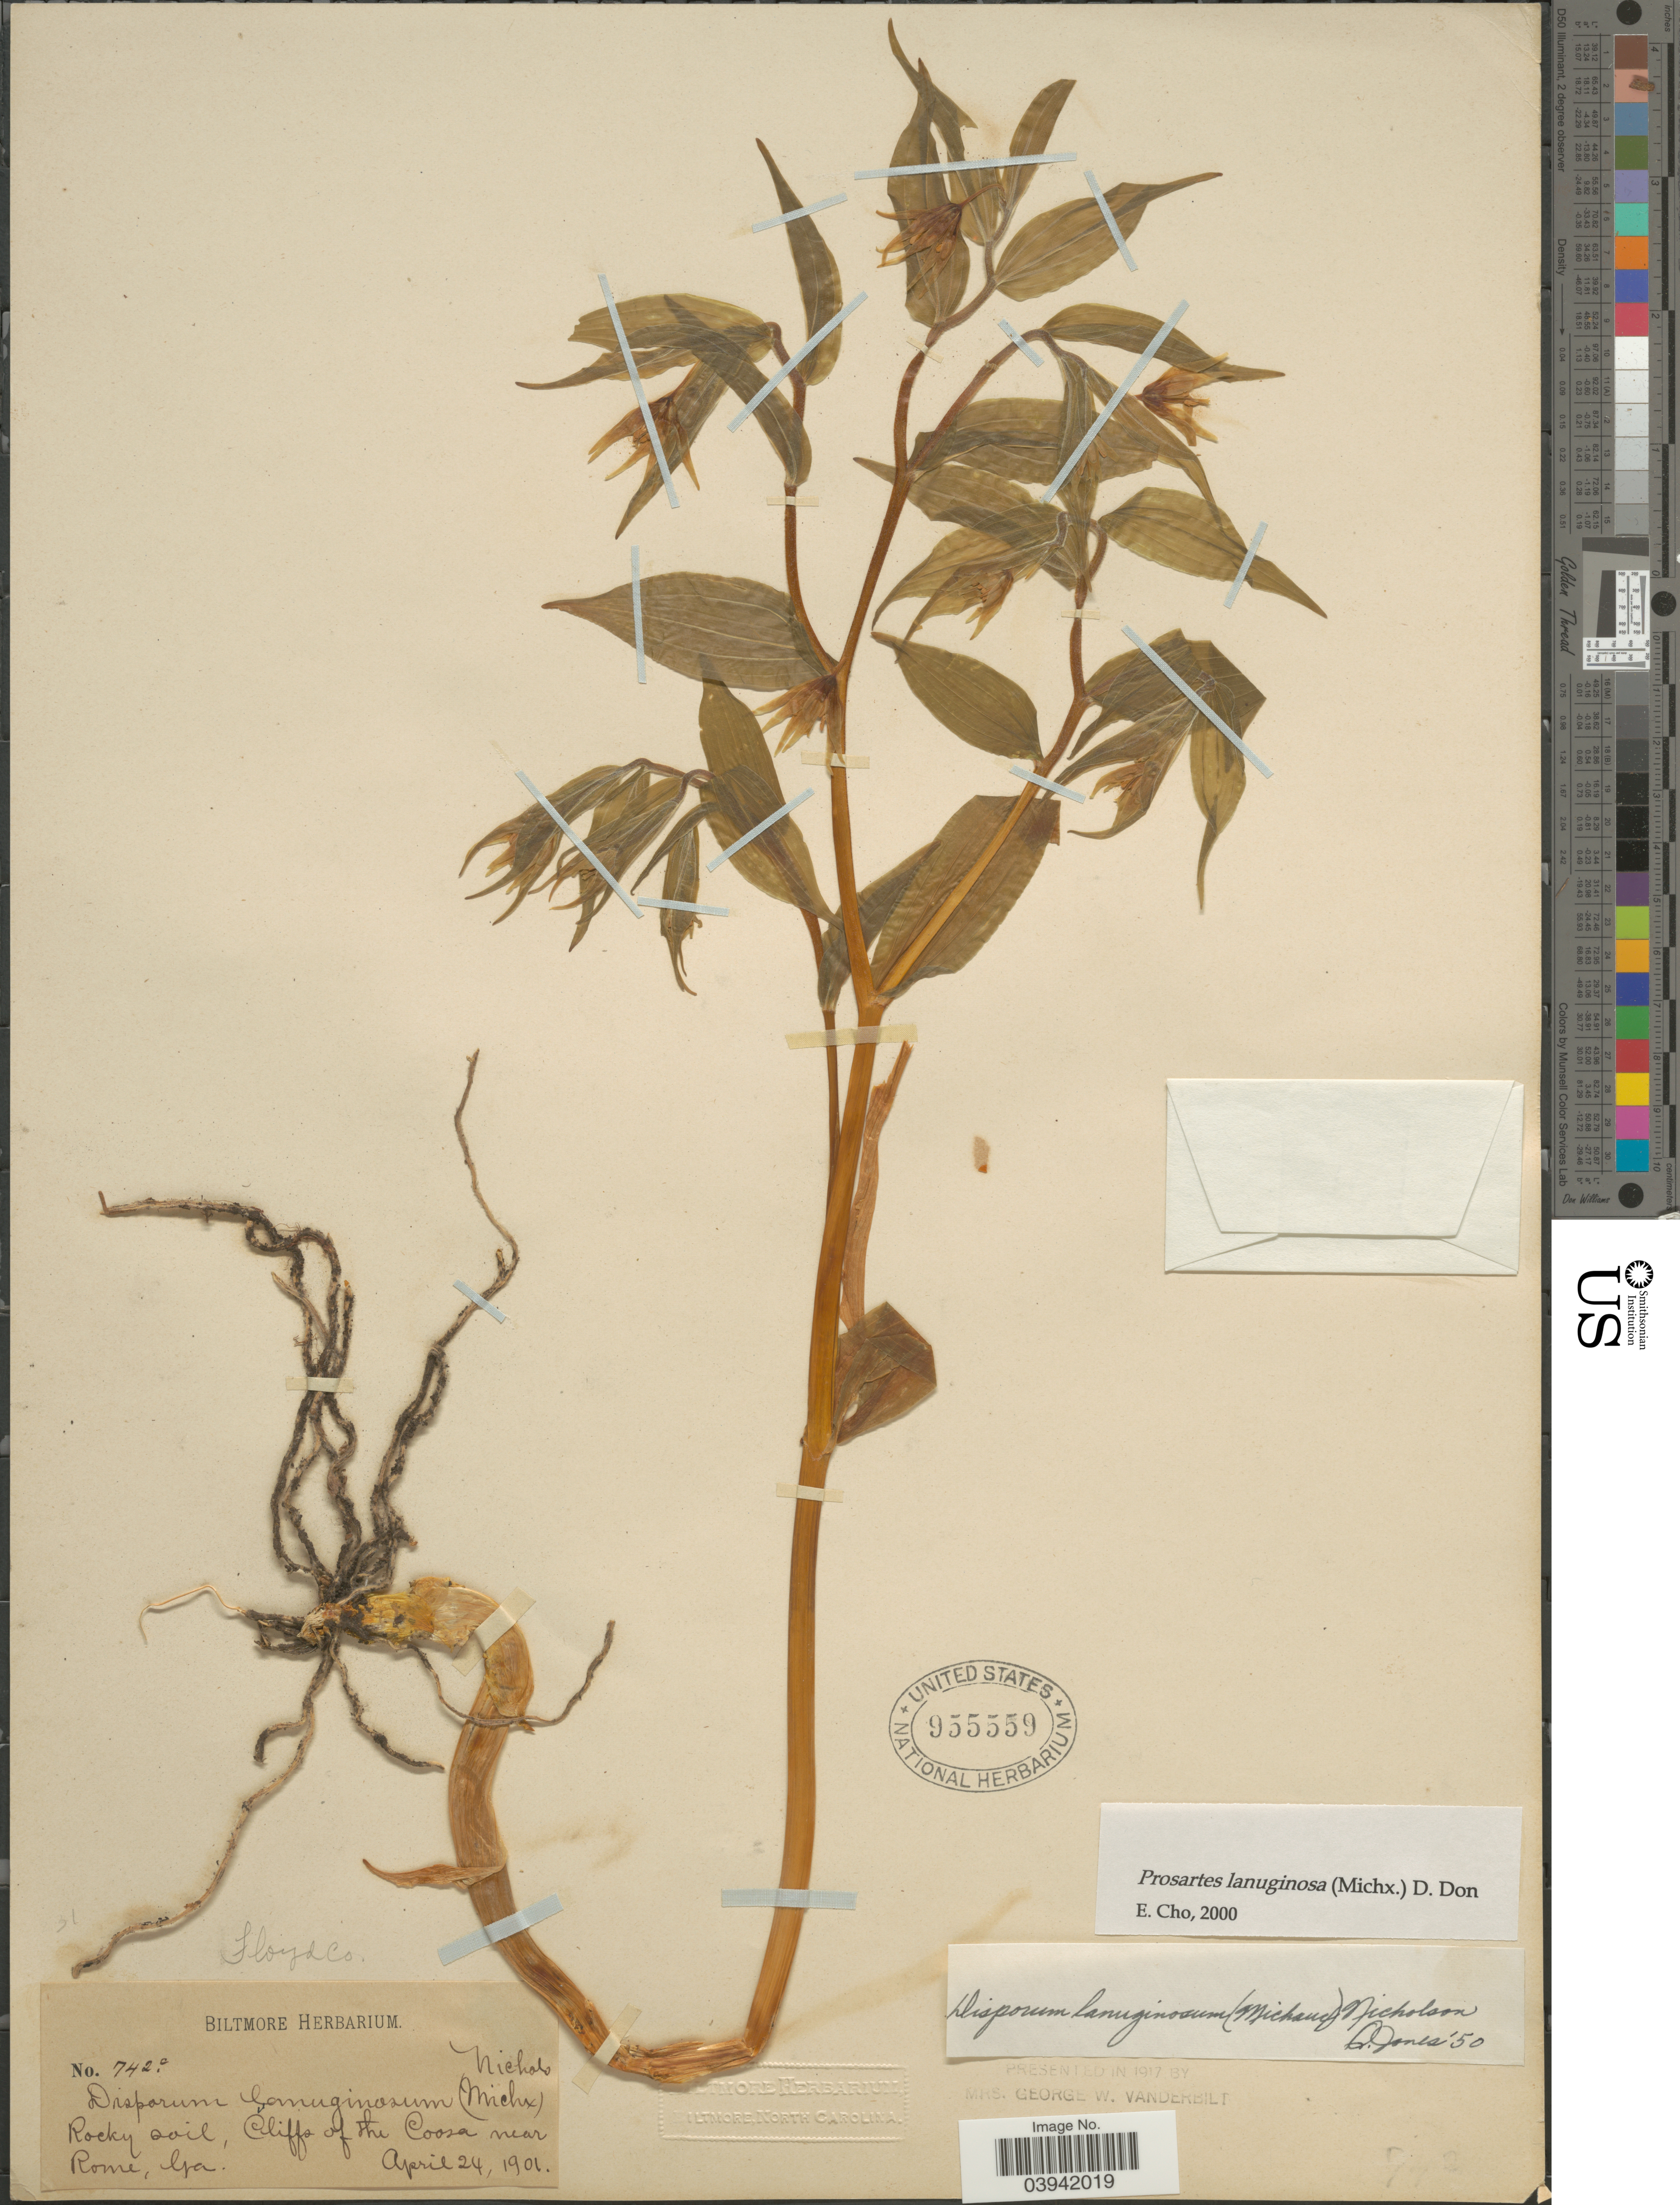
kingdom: Plantae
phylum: Tracheophyta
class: Liliopsida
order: Liliales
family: Liliaceae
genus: Prosartes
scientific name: Prosartes lanuginosa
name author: D. Don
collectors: ex herb. Biltmore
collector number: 742c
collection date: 1901-04-24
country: United States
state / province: Georgia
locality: Floyd Co. Cliffs of the Coosa near Rome.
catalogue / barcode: US 955559